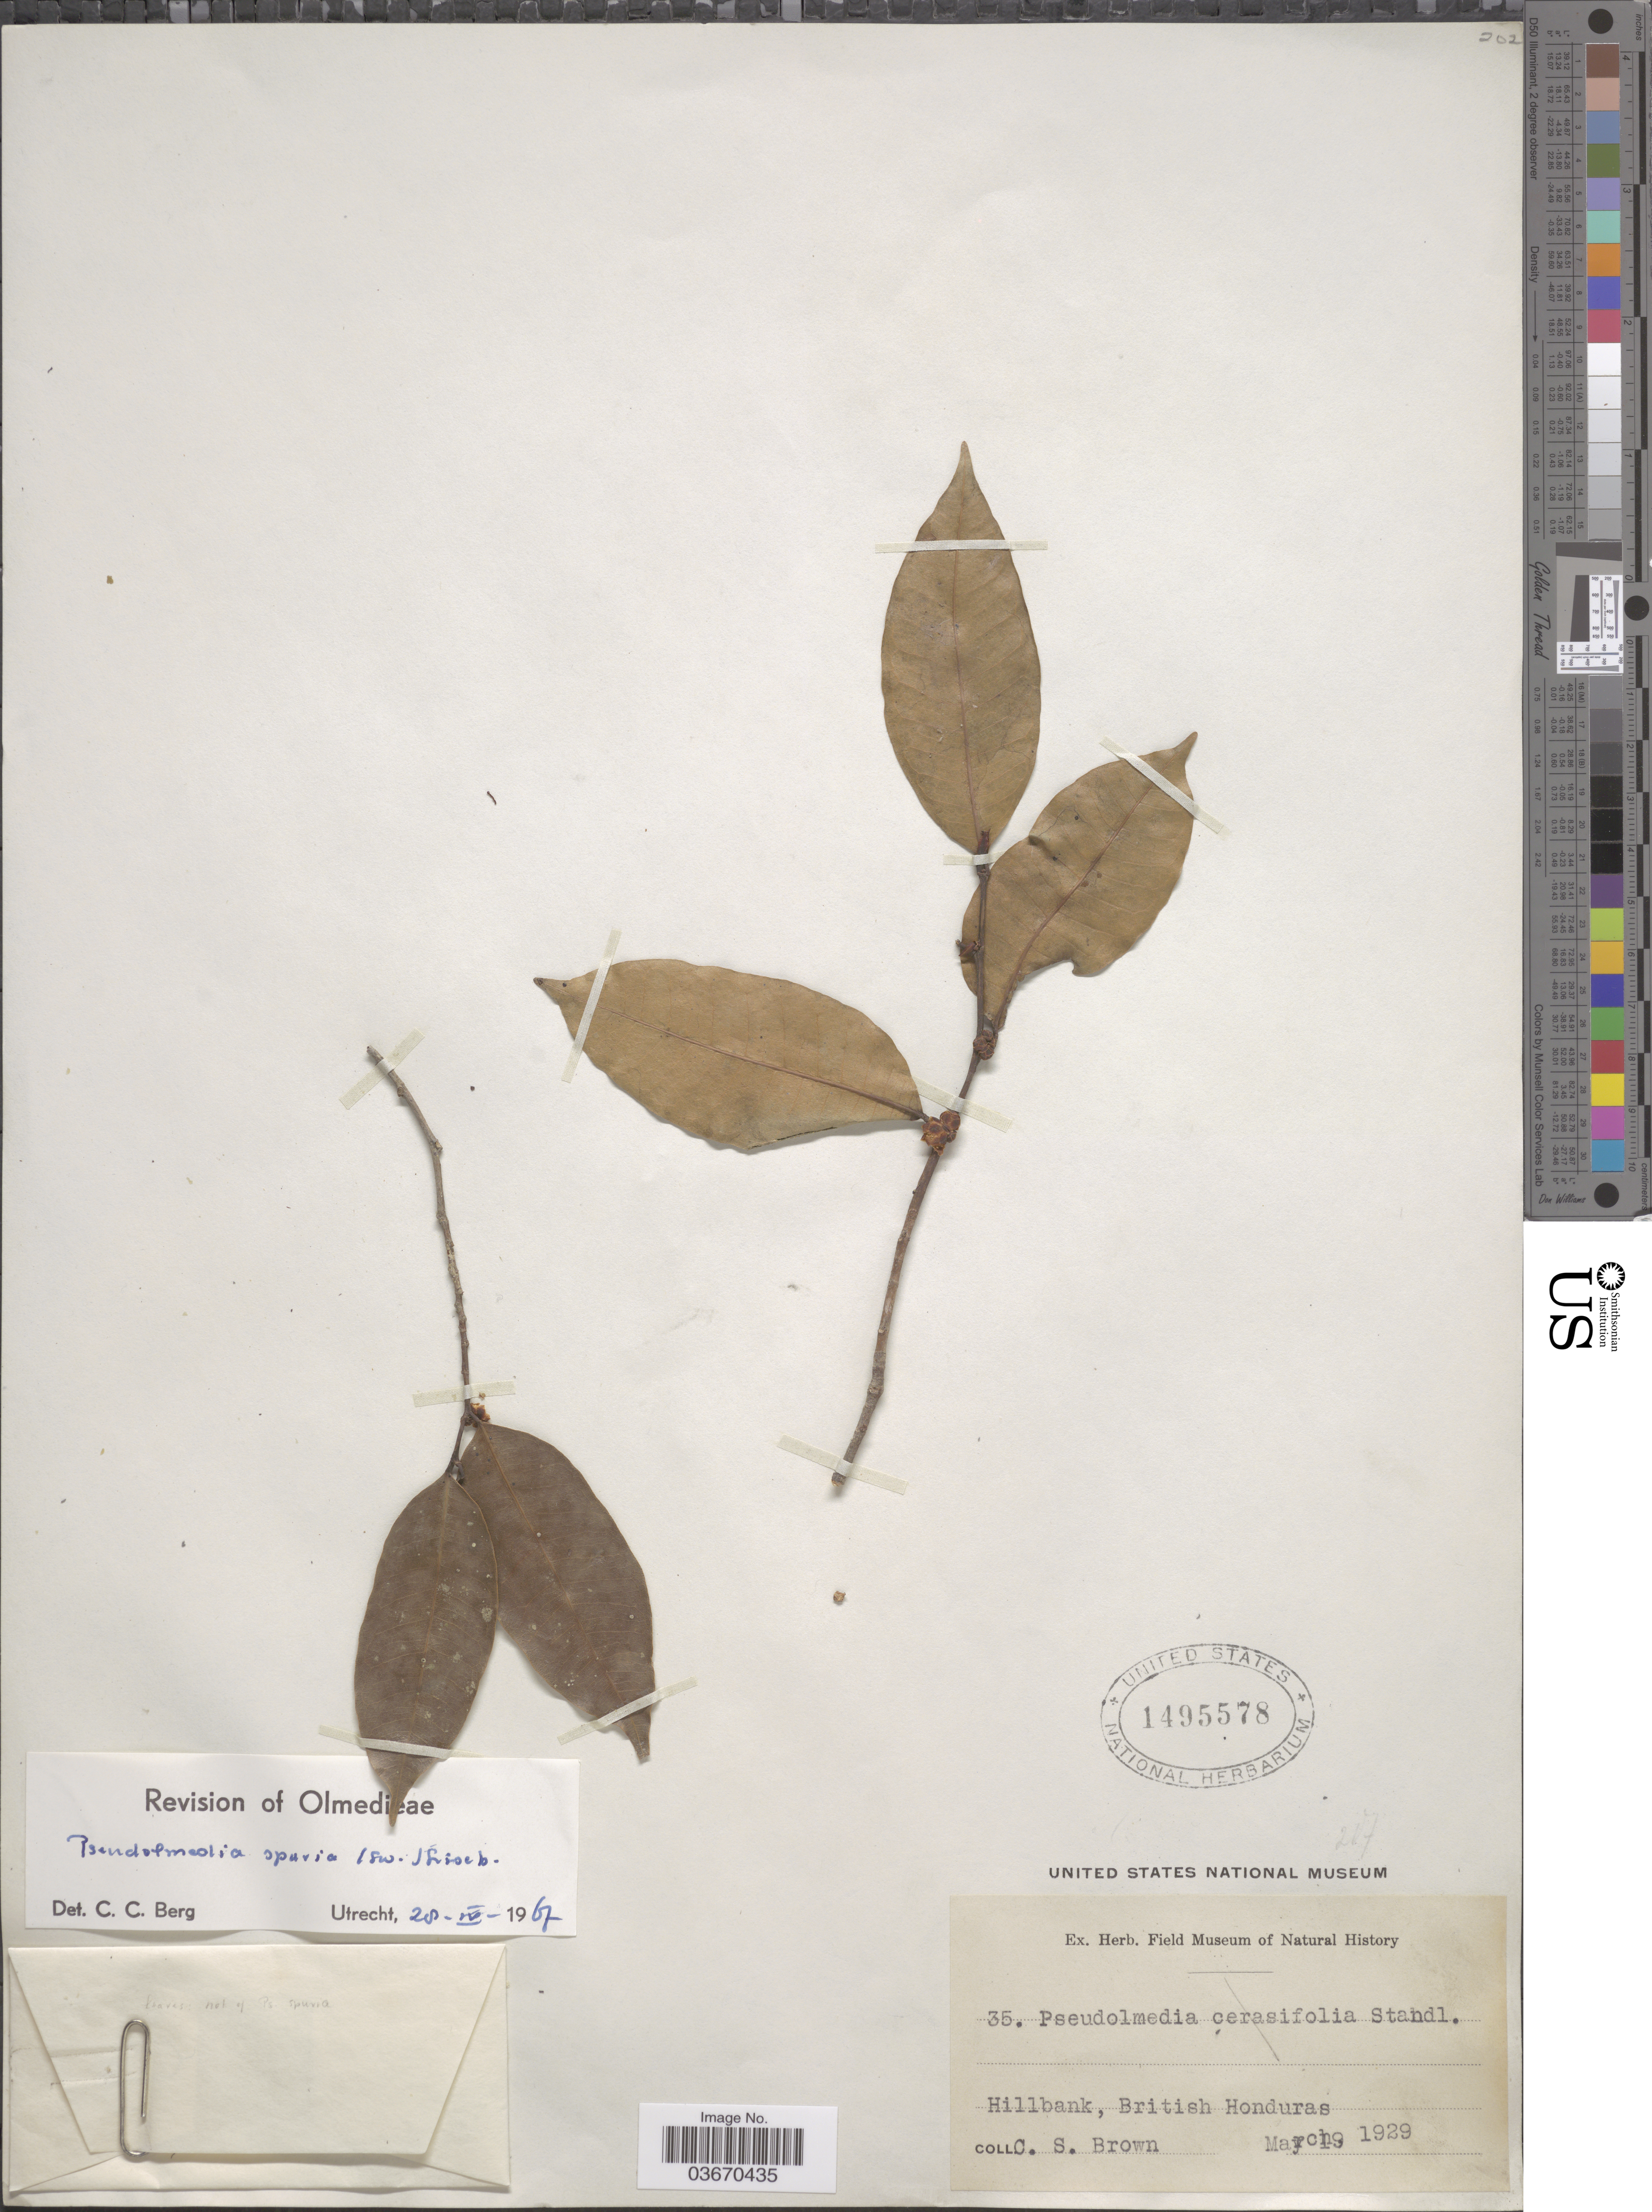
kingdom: Plantae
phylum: Tracheophyta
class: Magnoliopsida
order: Rosales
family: Moraceae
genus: Pseudolmedia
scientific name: Pseudolmedia spuria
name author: (Sw.) Griseb.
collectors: C. S. Brown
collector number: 35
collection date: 1929-03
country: Belize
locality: Hillbank, British Honduras.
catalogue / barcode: US 1495578